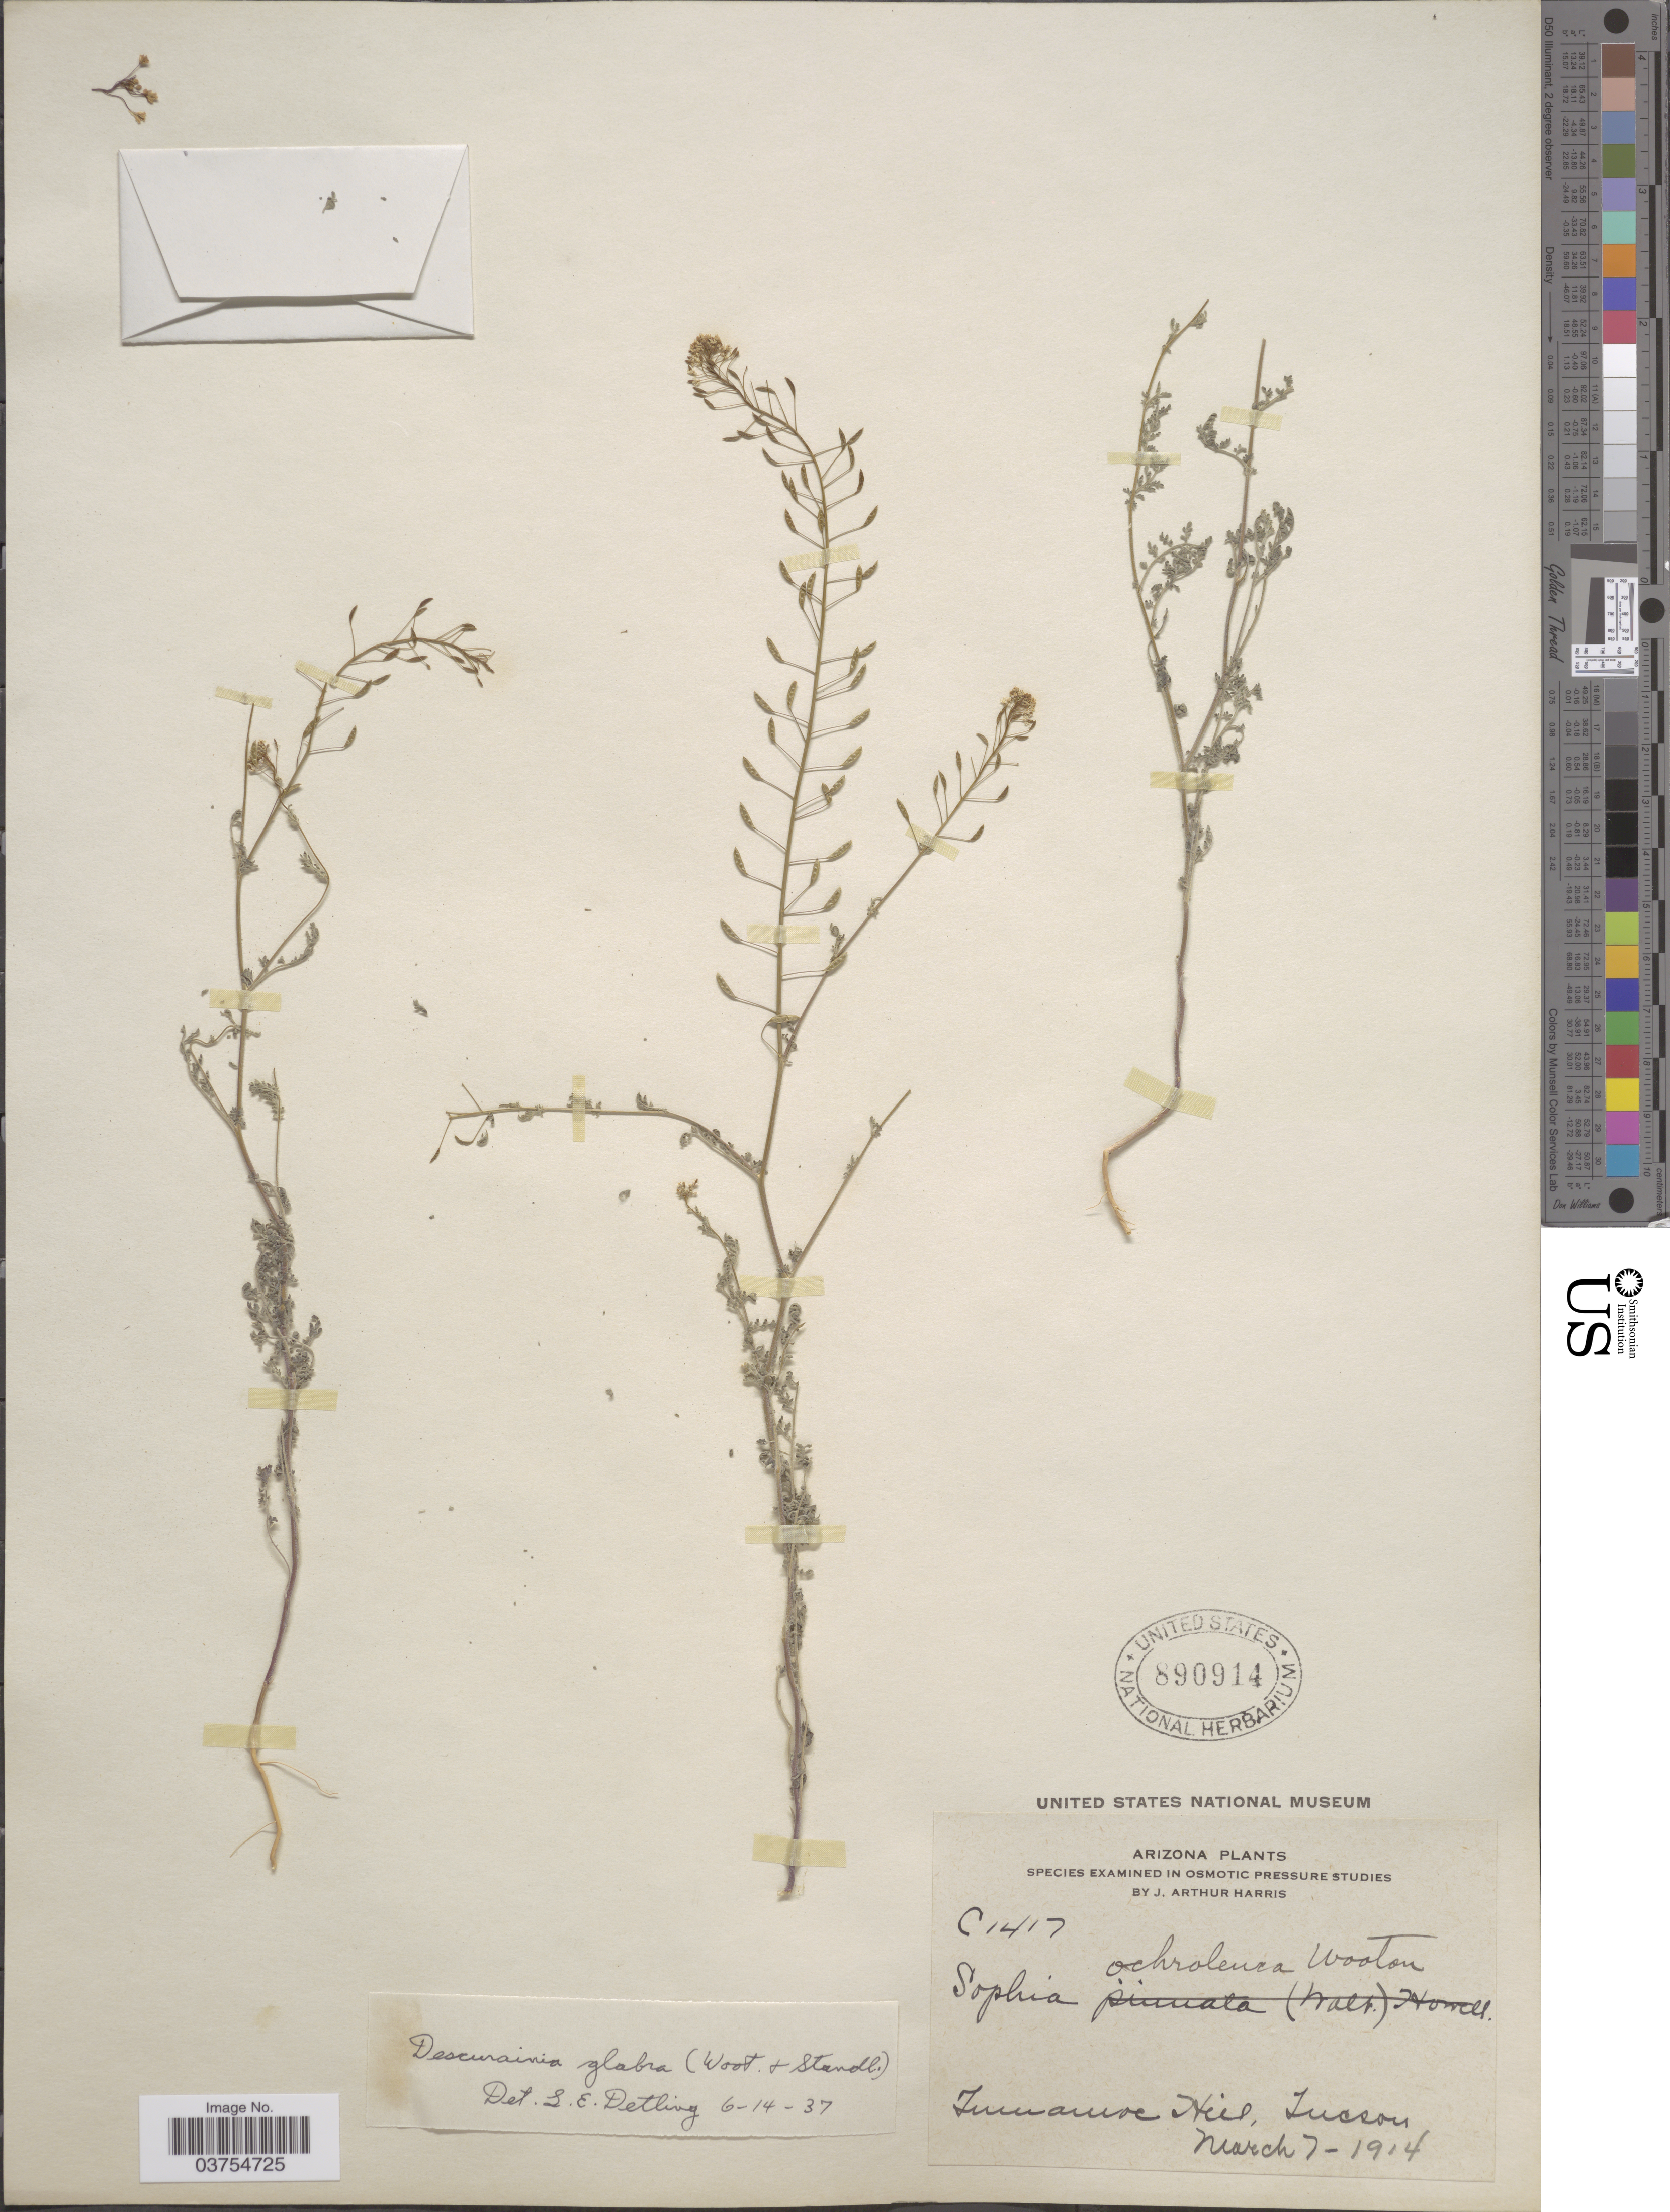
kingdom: Plantae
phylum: Tracheophyta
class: Magnoliopsida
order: Brassicales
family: Brassicaceae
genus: Descurainia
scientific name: Descurainia pinnata subsp. glabra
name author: (Wooton & Standl.) Detling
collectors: J. A. Harris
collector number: C1417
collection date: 1914-03-07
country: United States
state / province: Arizona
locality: Tumamoc Hill, Tucson.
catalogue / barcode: US 890914